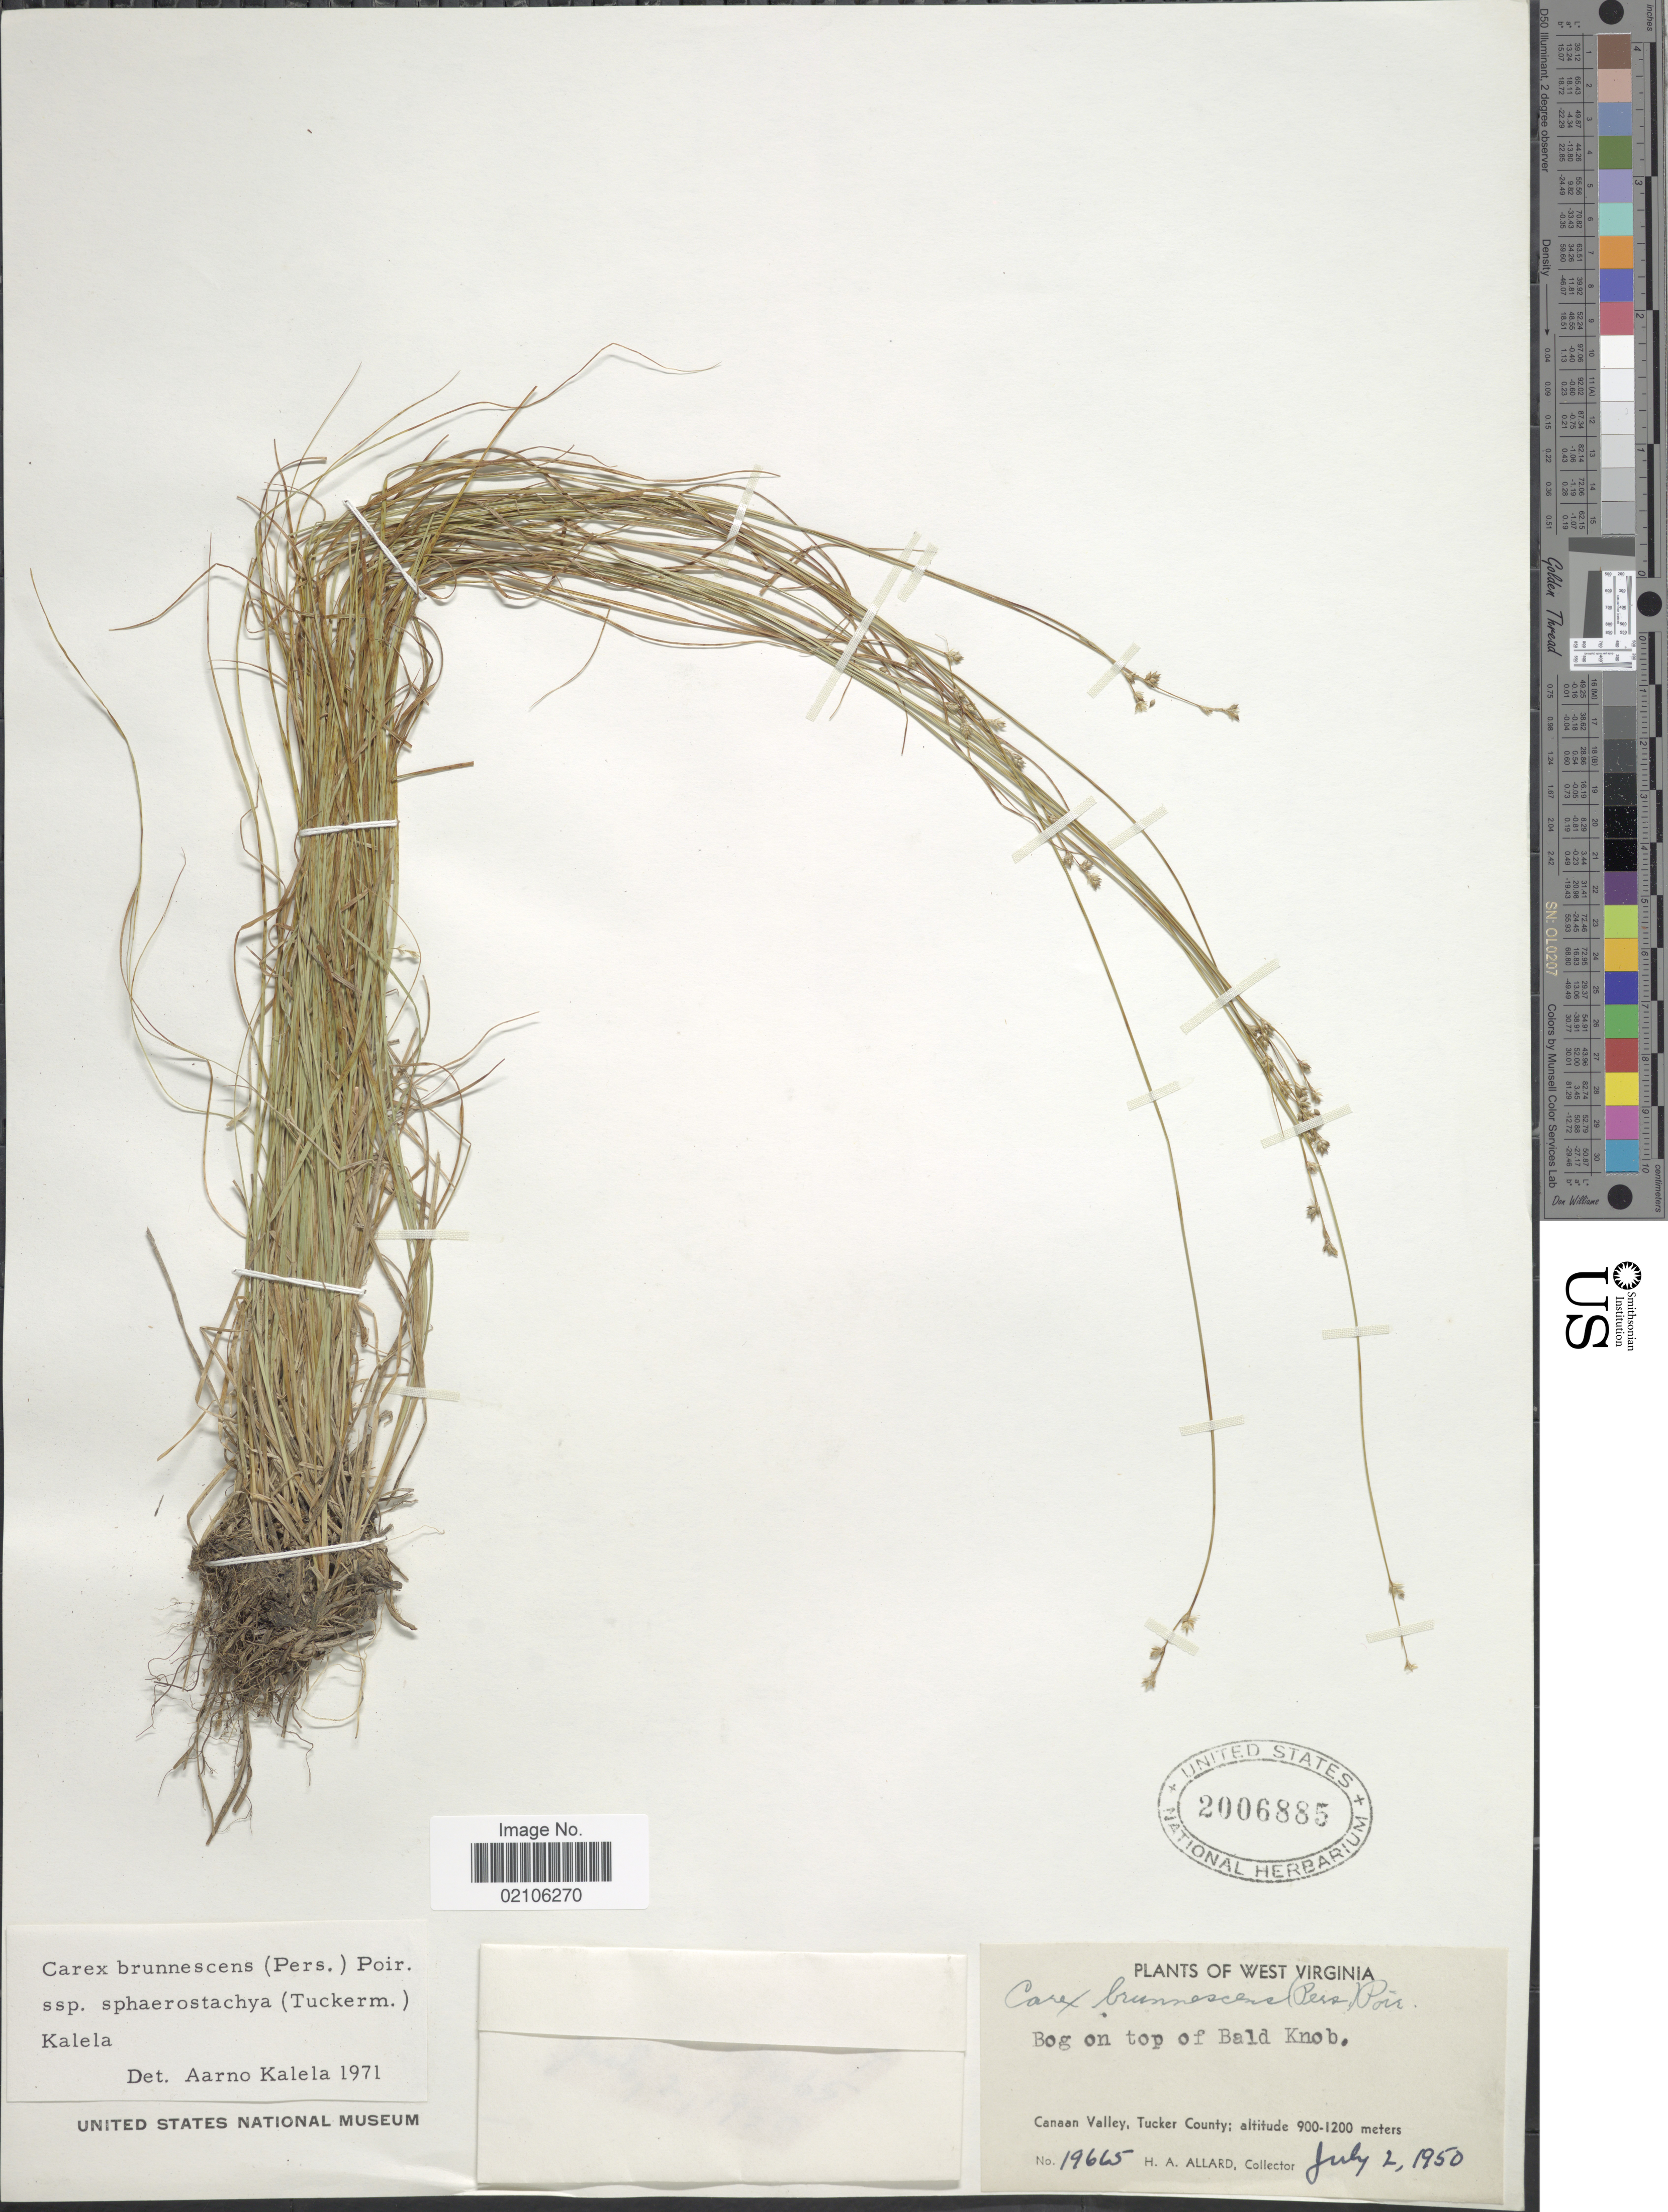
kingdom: Plantae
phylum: Tracheophyta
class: Liliopsida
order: Poales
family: Cyperaceae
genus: Carex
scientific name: Carex brunnescens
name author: (Pers.) Poir.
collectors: H. A. Allard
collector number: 19665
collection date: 1950-07-02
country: United States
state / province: West Virginia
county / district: Tucker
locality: Bog on top of Bald Knob, Canaan Valley, Tucker County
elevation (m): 900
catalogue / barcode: US 2006885